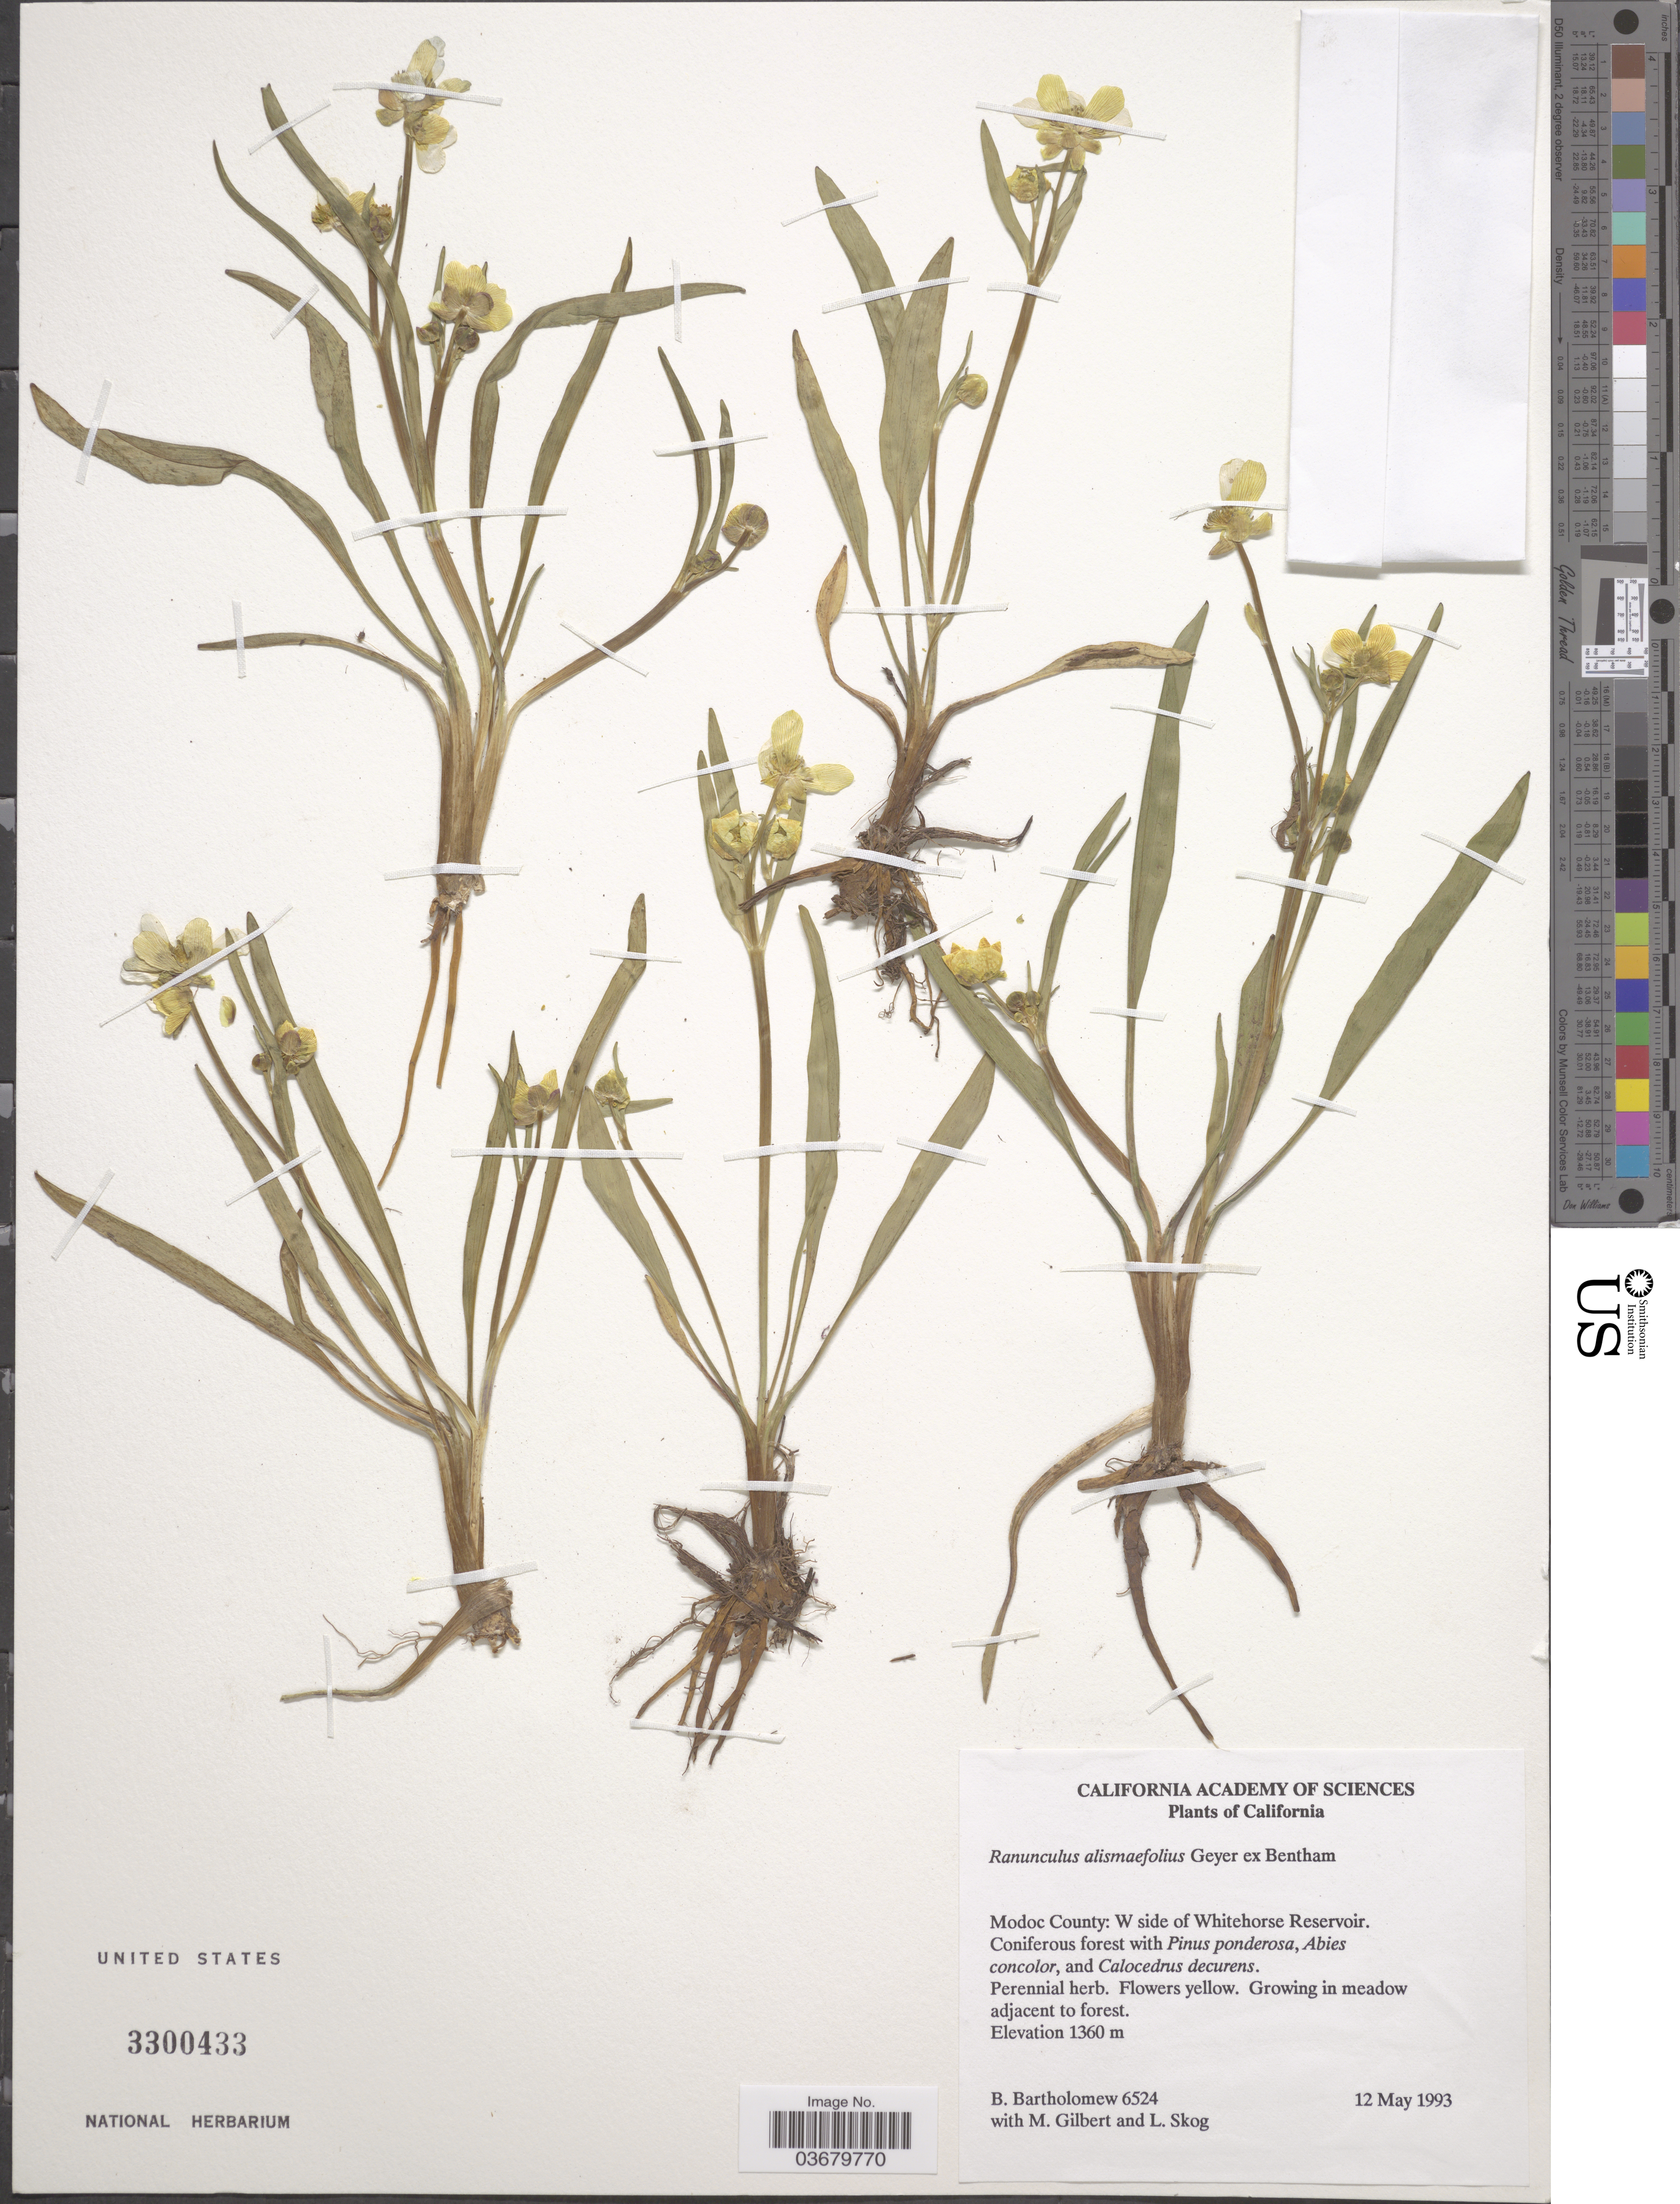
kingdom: Plantae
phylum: Tracheophyta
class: Magnoliopsida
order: Ranunculales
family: Ranunculaceae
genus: Ranunculus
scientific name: Ranunculus alismifolius var. alismellus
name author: A. Gray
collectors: B. Bartholomew, M. Gilbert & L. E. Skog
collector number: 6524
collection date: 1993-05-12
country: United States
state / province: California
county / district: Modoc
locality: Modoc County: W side of Whitehouse Reservoir.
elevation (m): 1360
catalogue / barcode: US 3300433